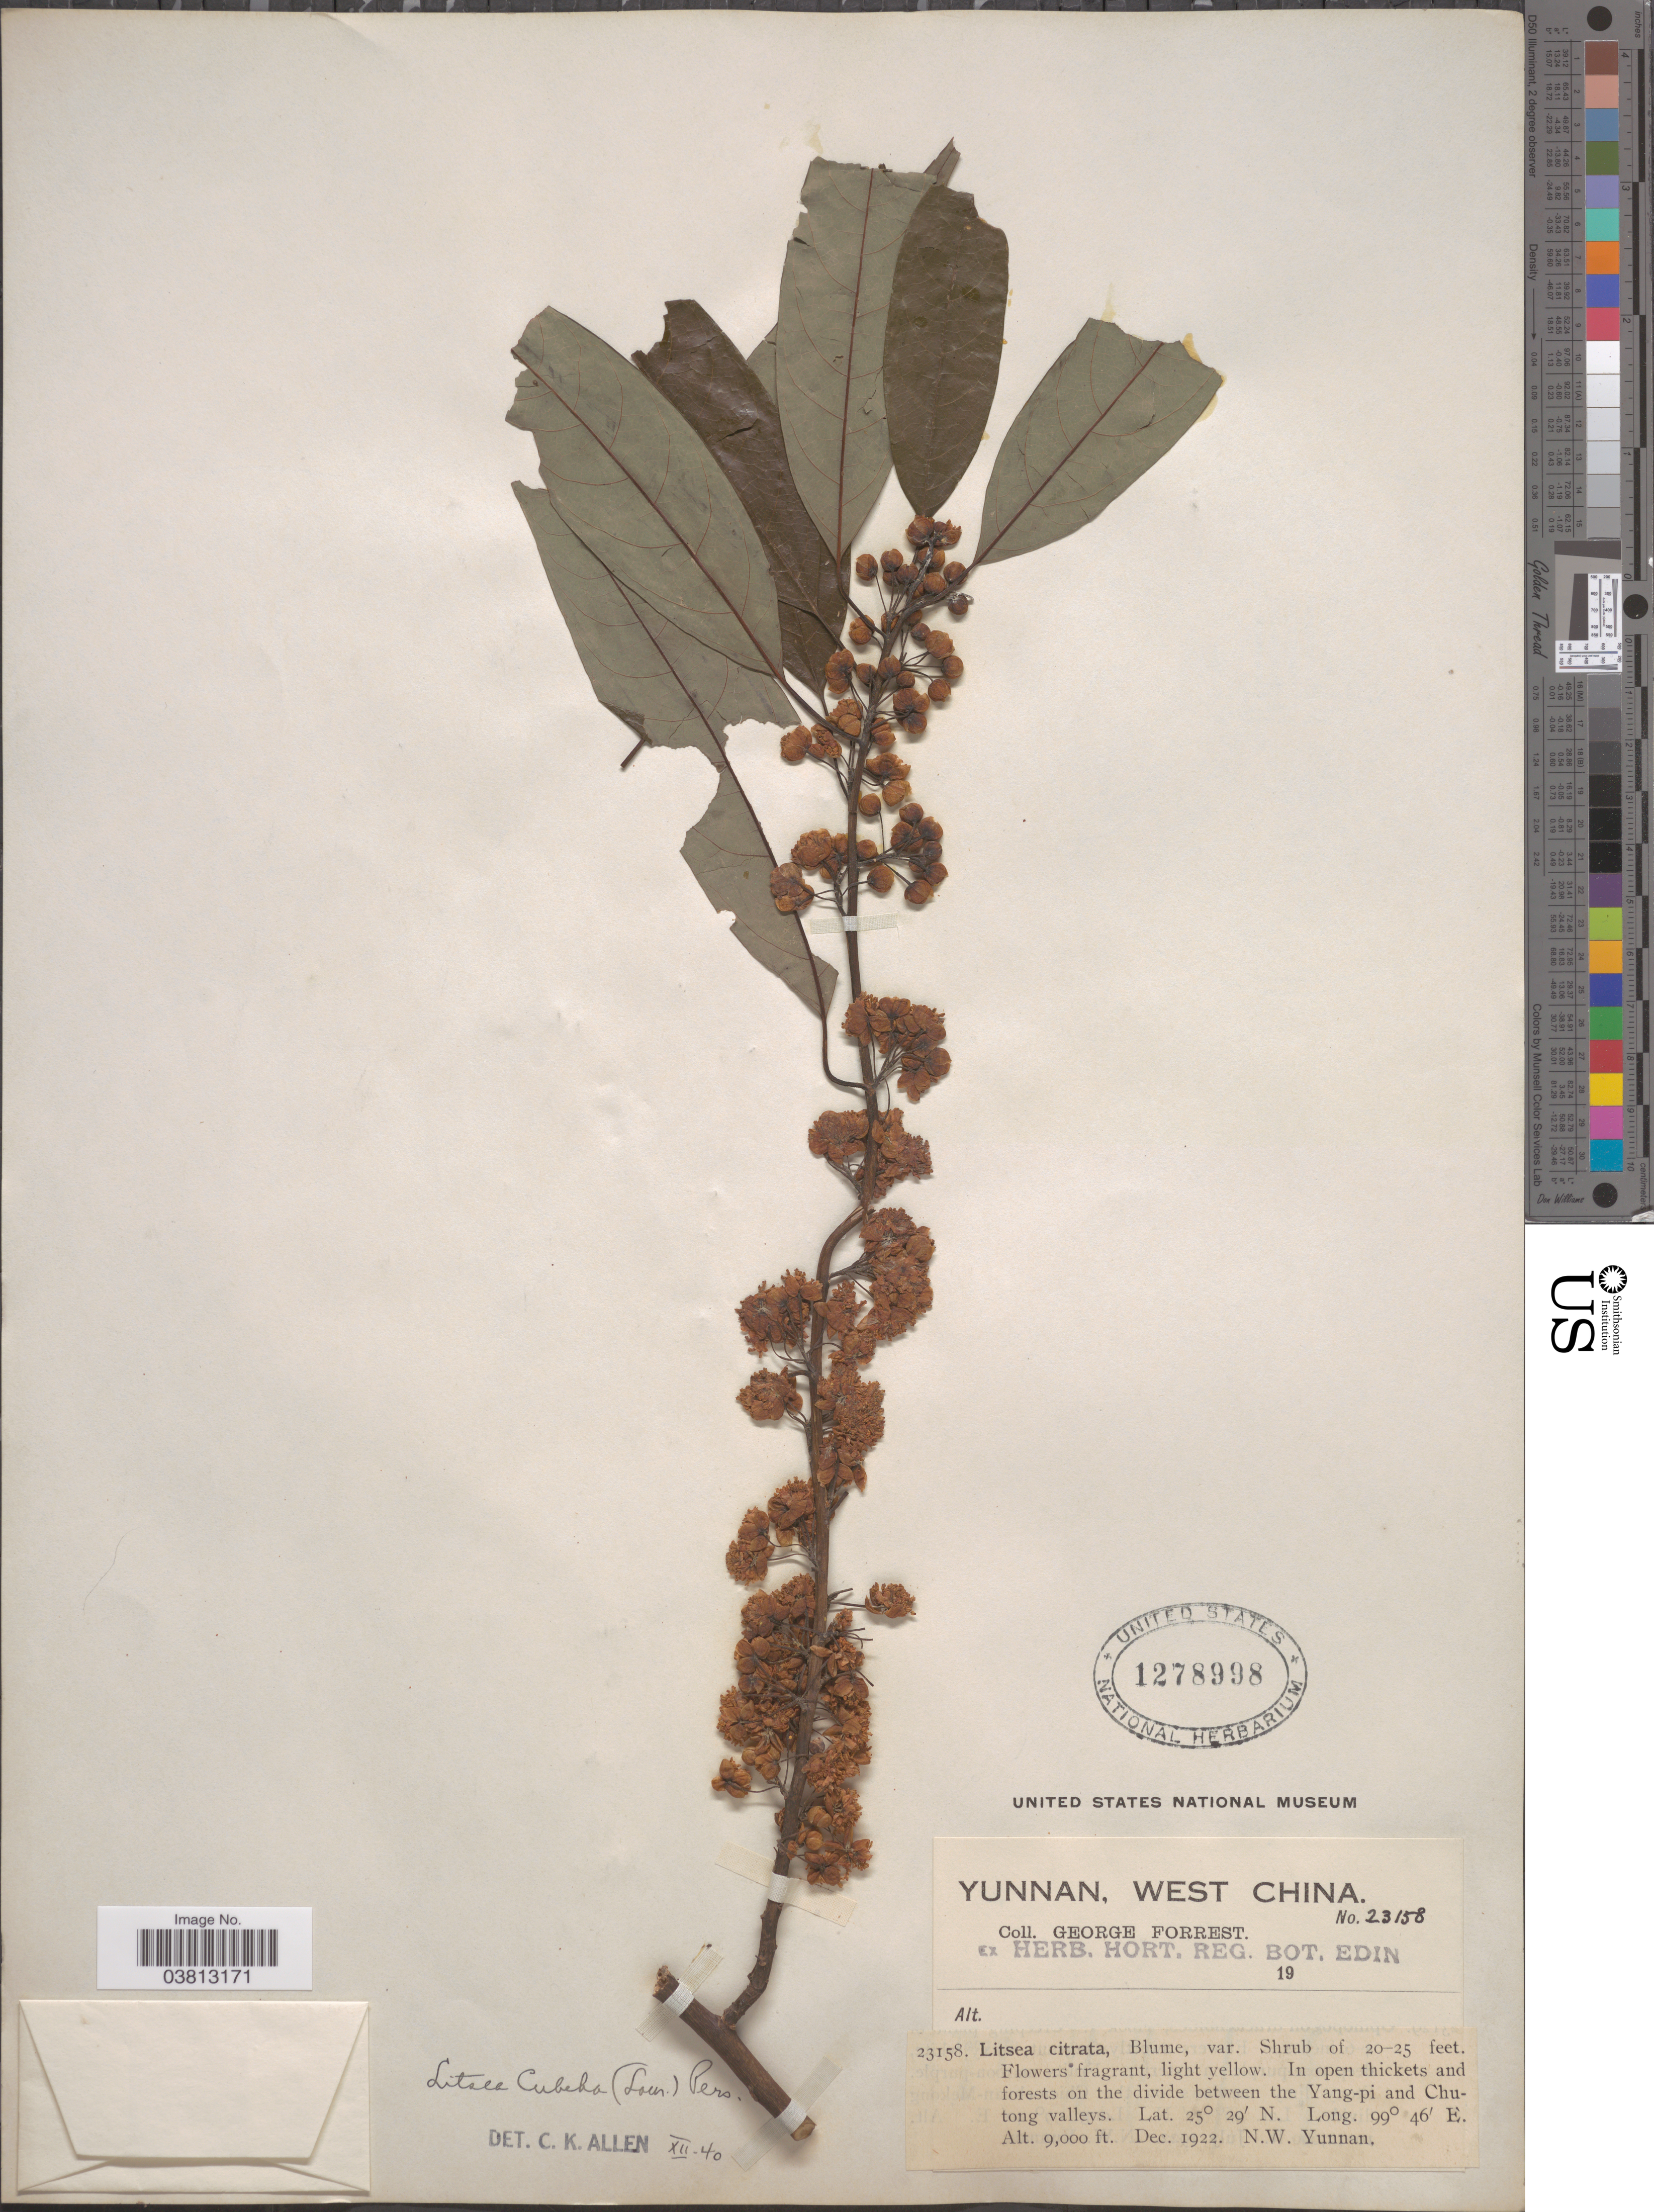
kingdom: Plantae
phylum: Tracheophyta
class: Magnoliopsida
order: Laurales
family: Lauraceae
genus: Litsea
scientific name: Litsea cubeba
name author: (Lour.) Pers.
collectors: G. Forrest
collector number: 23158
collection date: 1922-12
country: China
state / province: Yunnan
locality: West China. On the divide between the Yang-pi and Chutong valleys. N.W. Yunnan.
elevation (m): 2743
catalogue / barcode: US 1278998